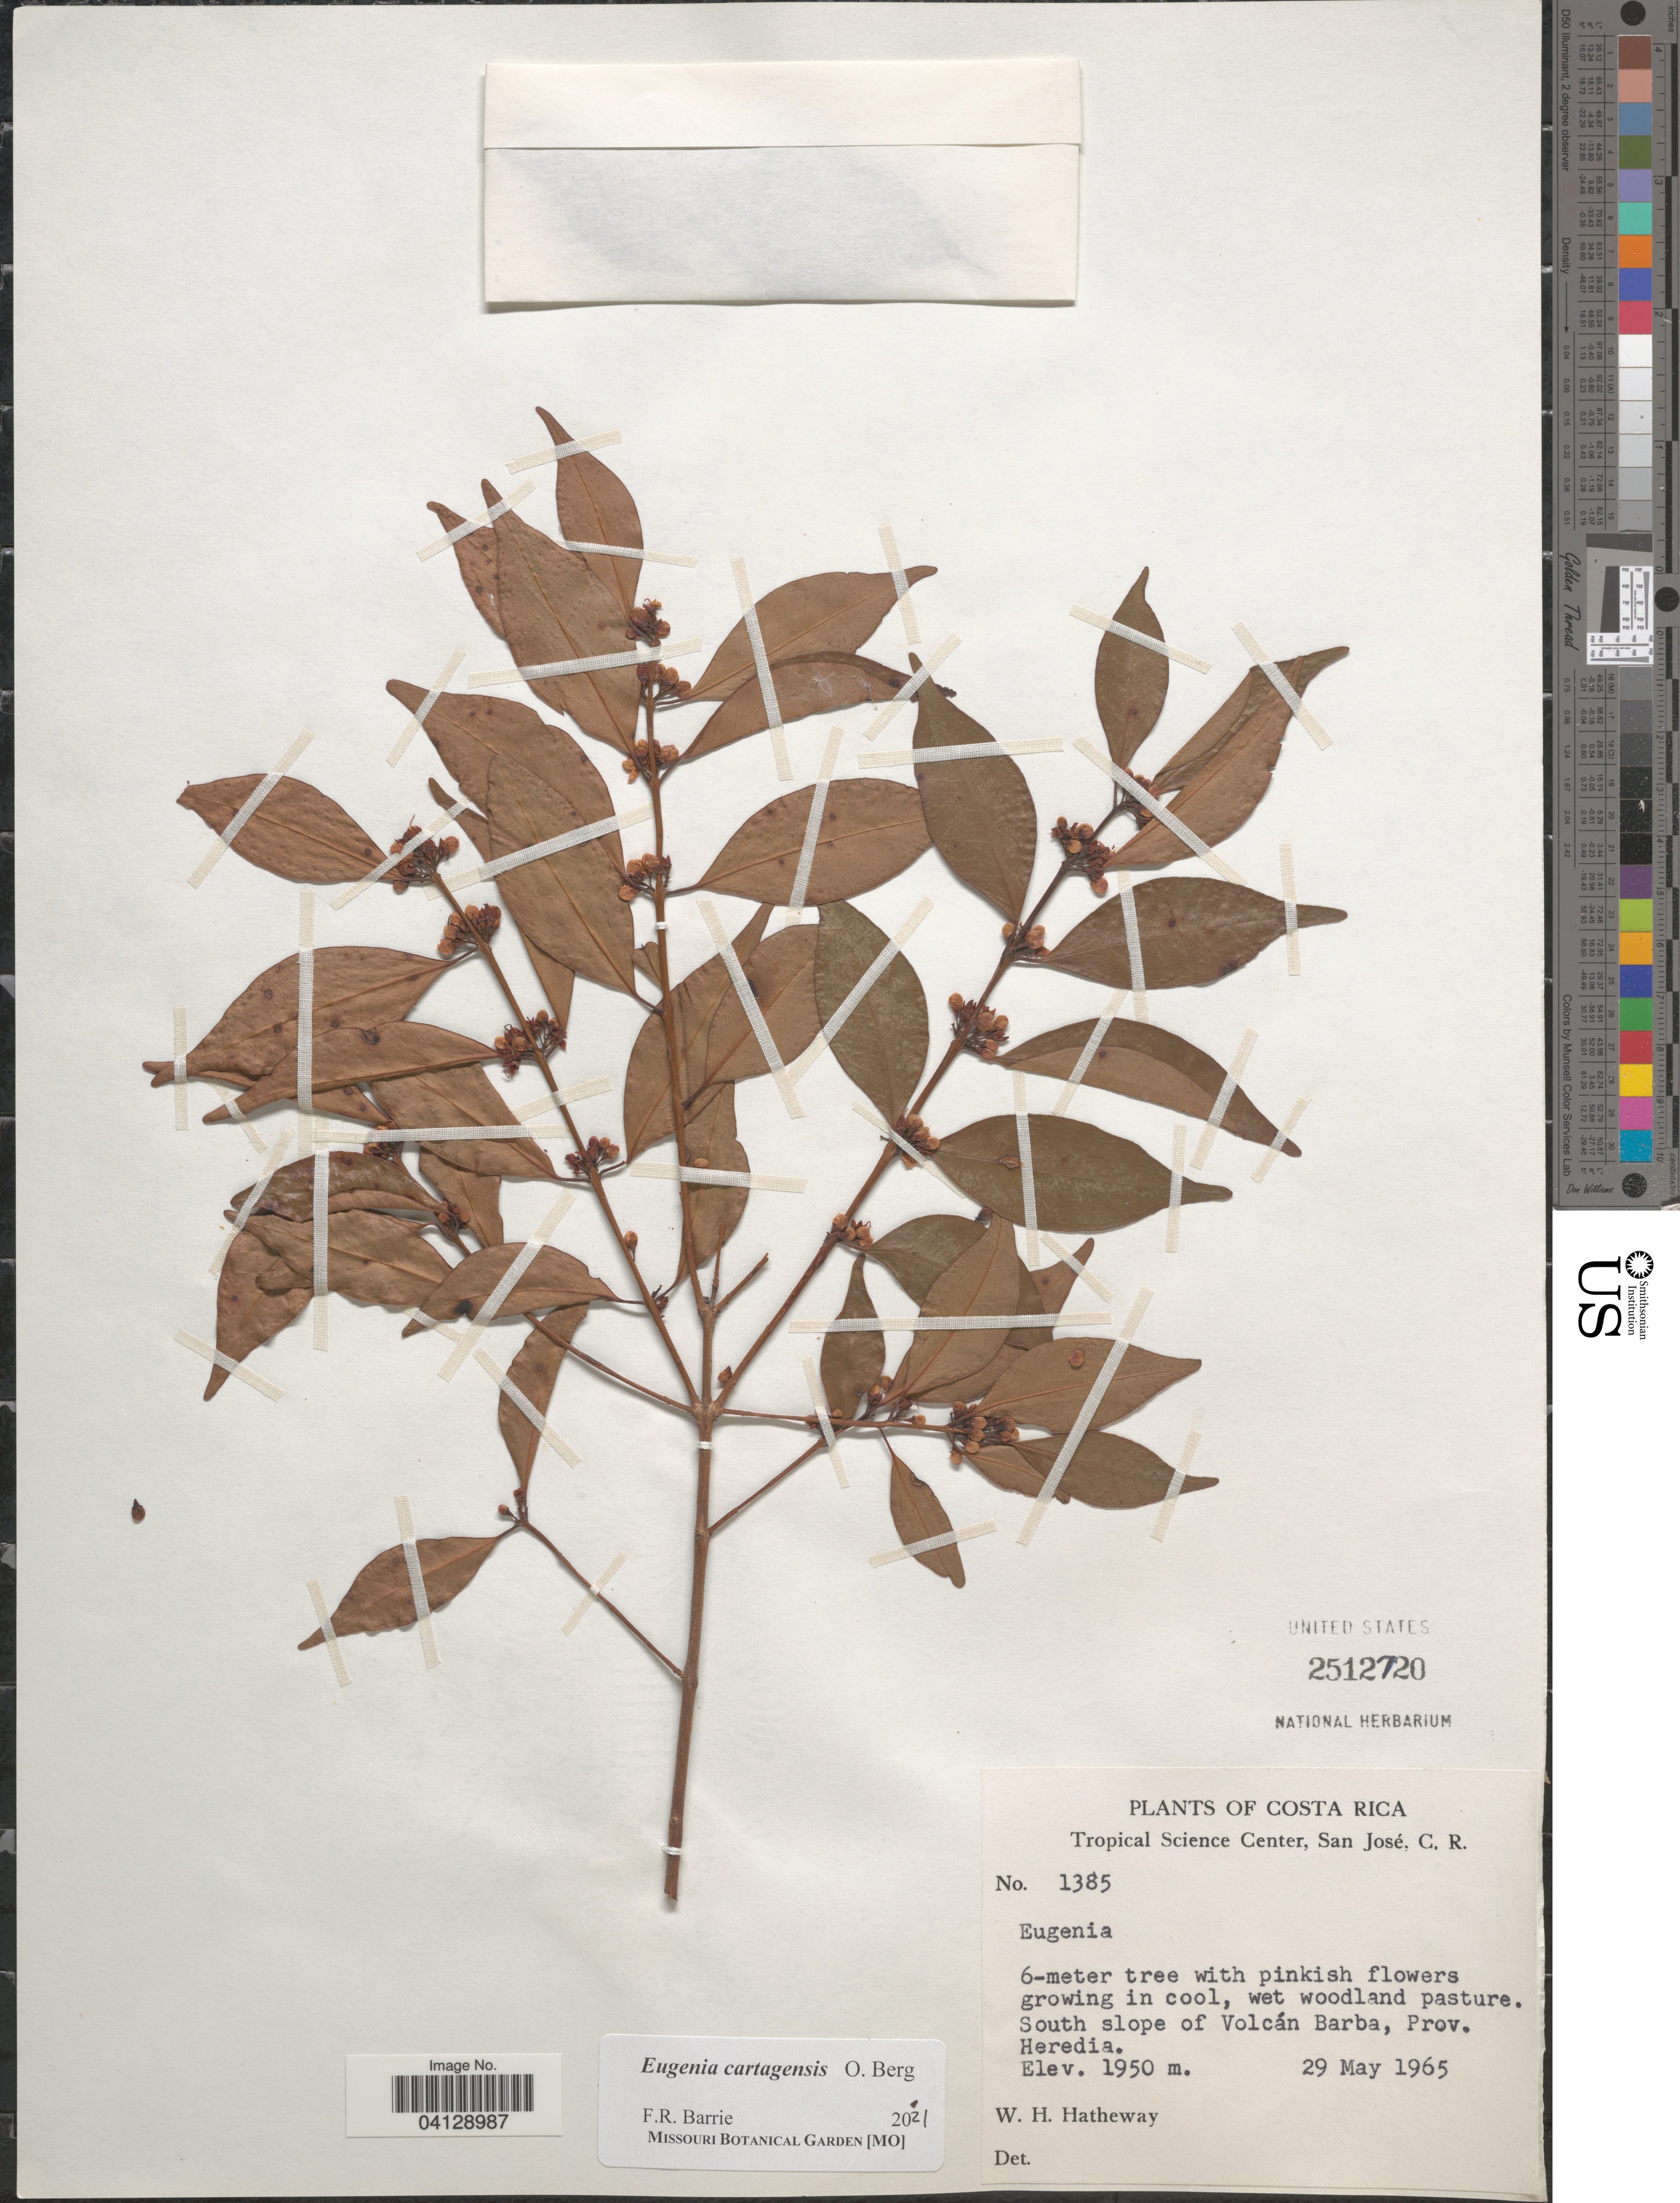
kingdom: Plantae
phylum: Tracheophyta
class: Magnoliopsida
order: Myrtales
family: Myrtaceae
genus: Eugenia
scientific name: Eugenia cartagensis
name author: O. Berg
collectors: W. H. Hatheway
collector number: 1385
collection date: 1965-05-29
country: Costa Rica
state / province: Heredia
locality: South slope of Volcán Barba, Prov. Heredia.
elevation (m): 1950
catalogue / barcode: US 2512720